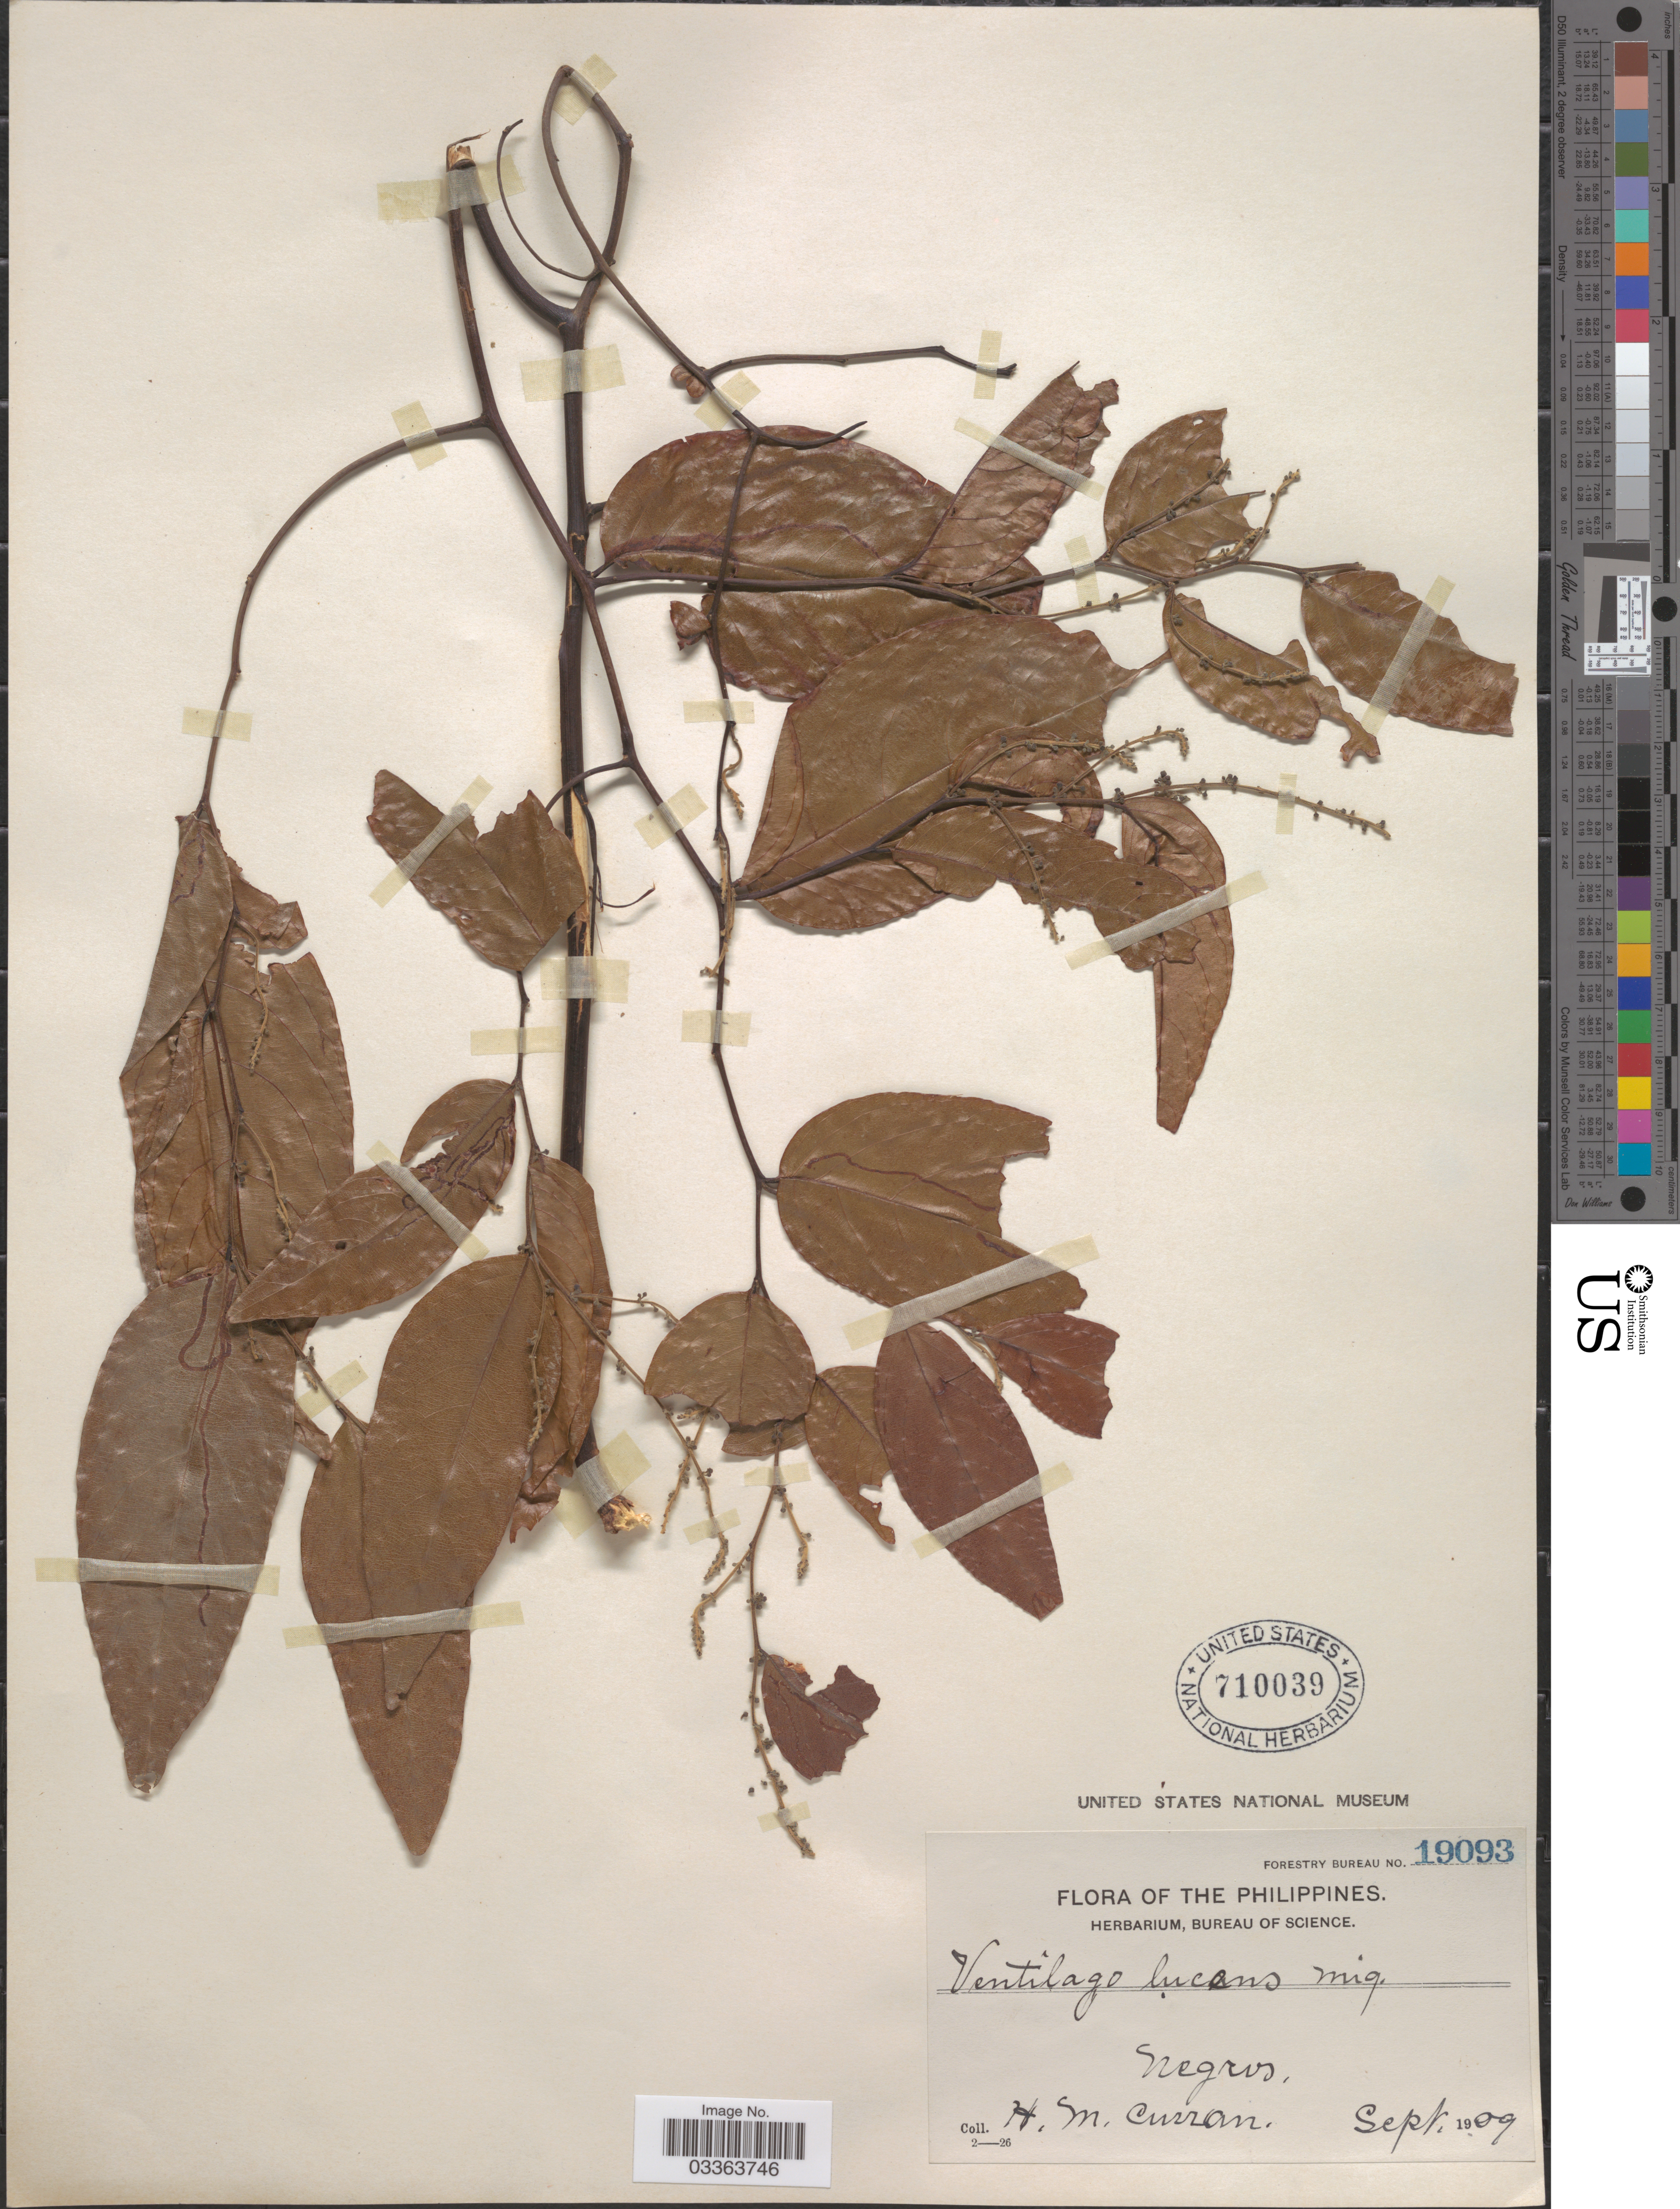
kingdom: Plantae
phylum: Tracheophyta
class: Magnoliopsida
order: Rosales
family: Rhamnaceae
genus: Ventilago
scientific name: Ventilago sp.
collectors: H. M. Curran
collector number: Forestry Bureau 19093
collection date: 1909-09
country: Philippines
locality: Negros.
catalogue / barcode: US 710039